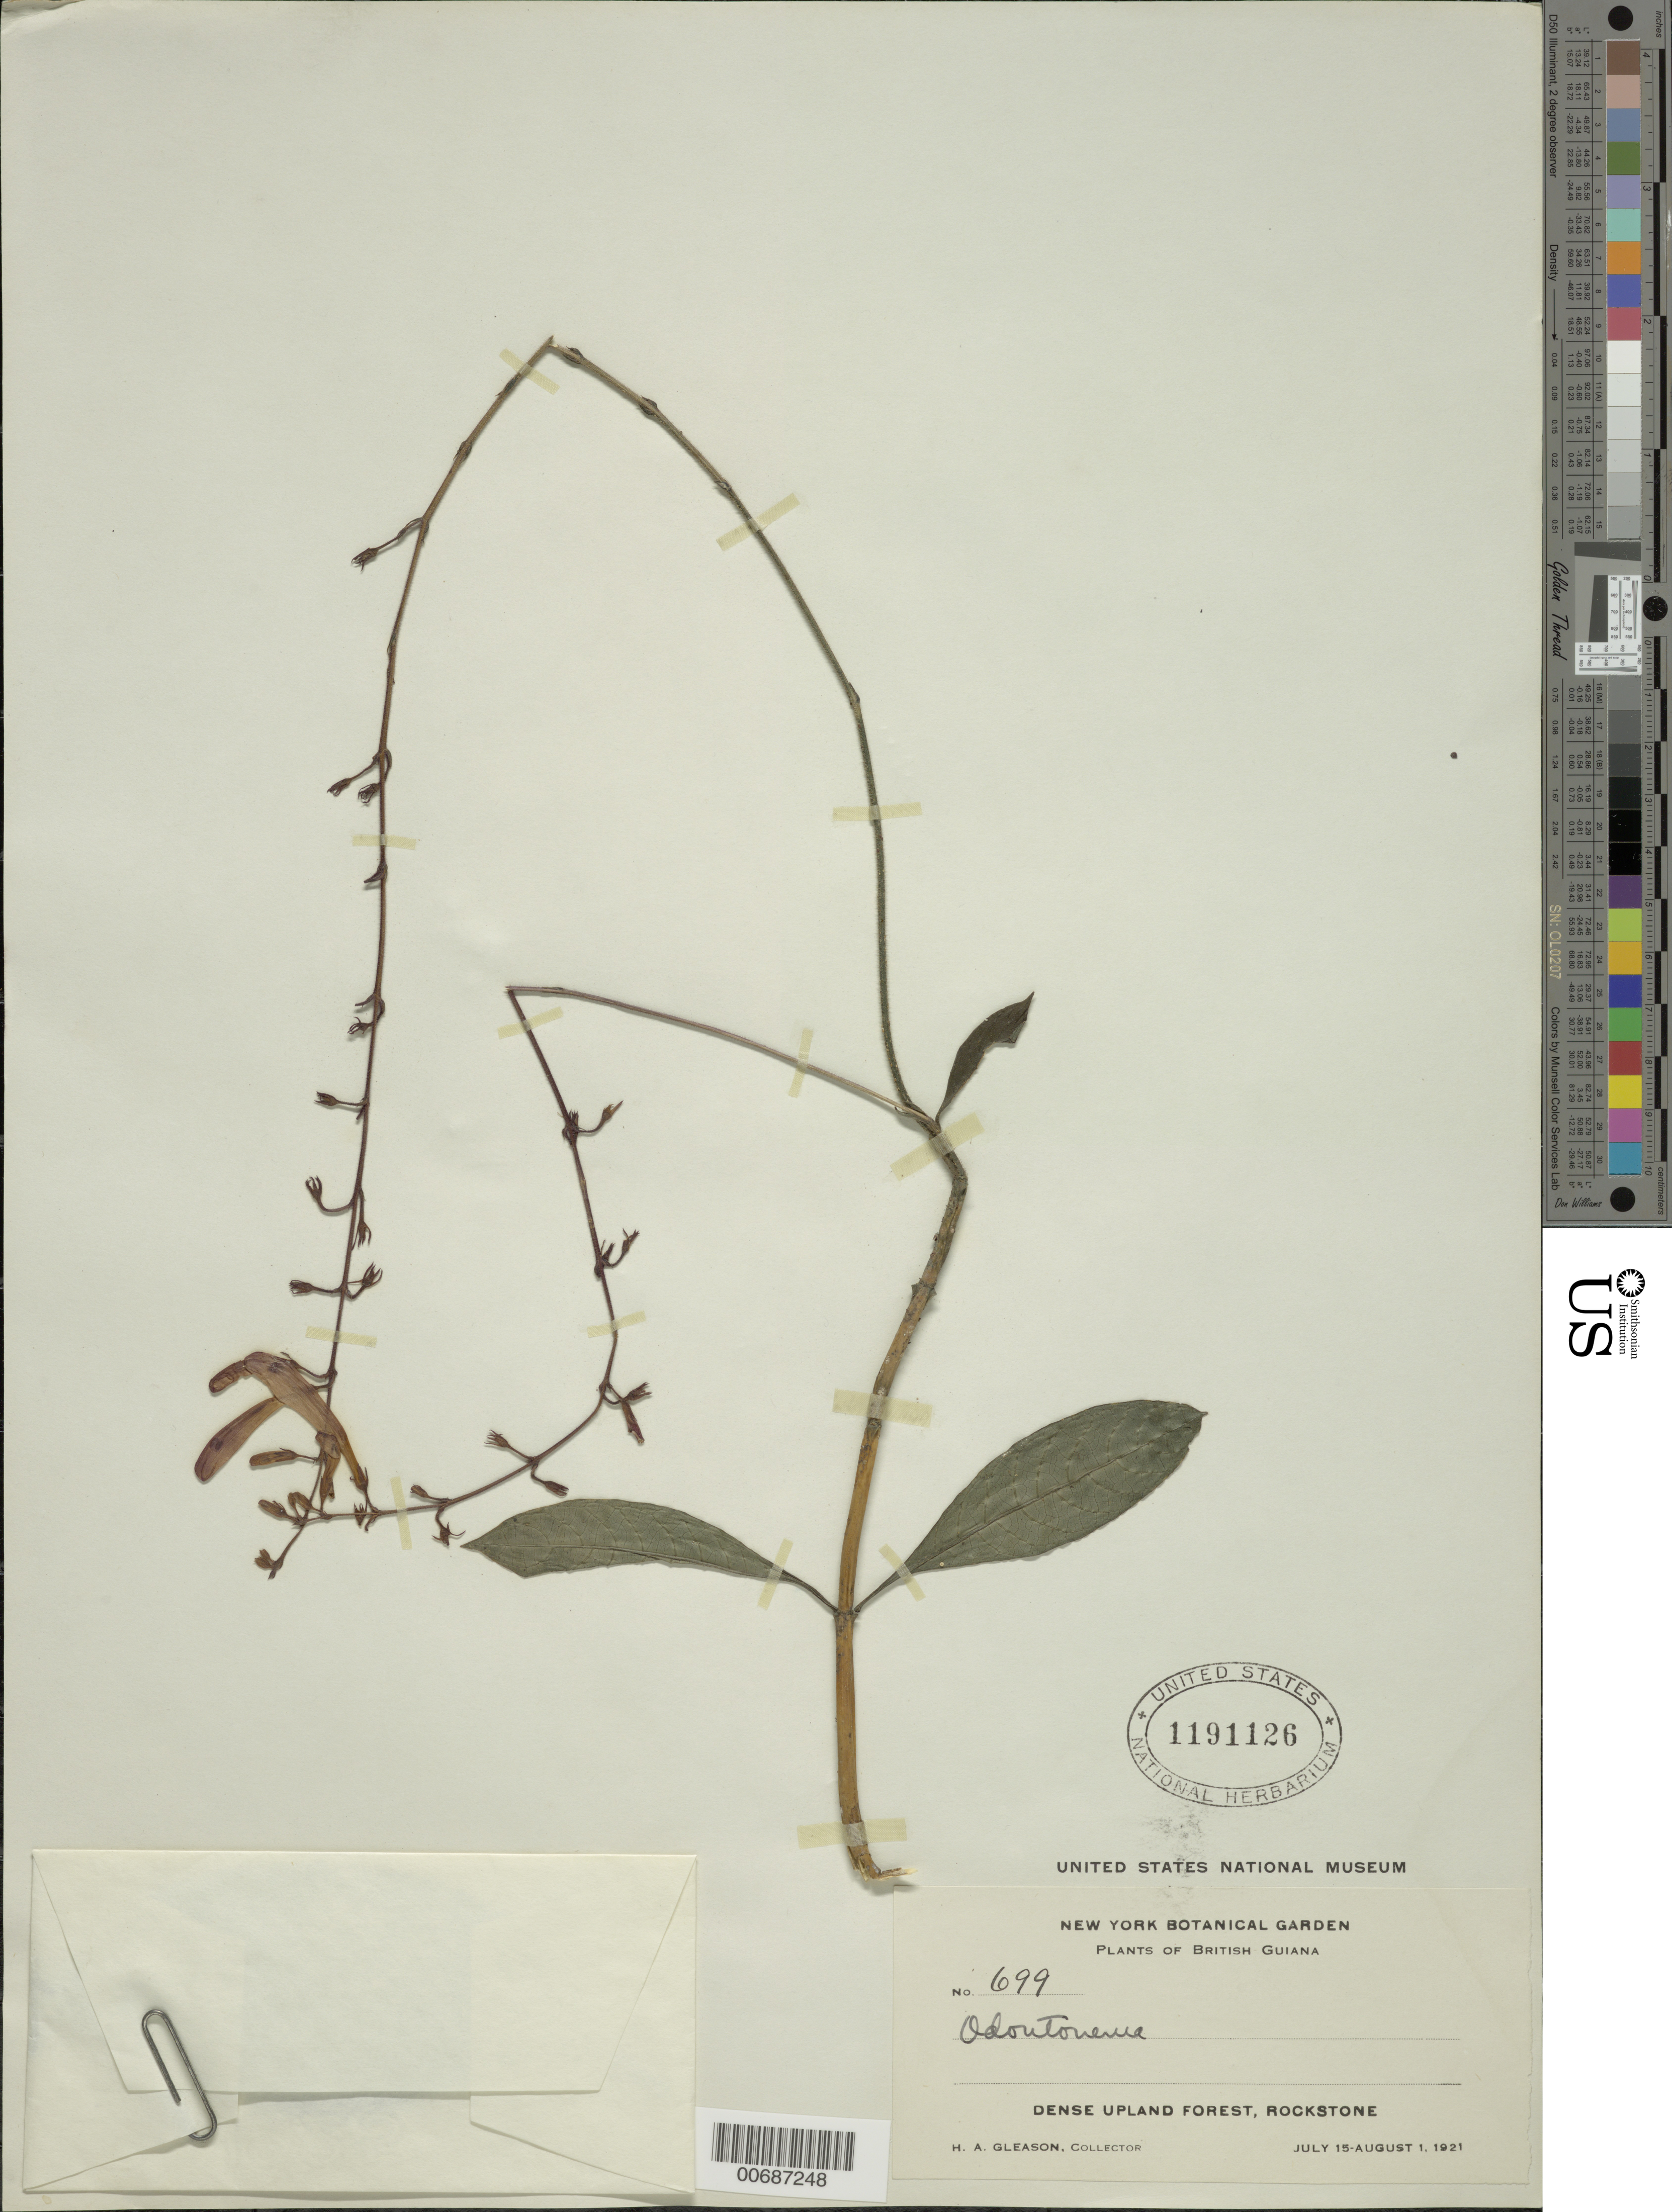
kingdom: Plantae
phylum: Tracheophyta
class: Magnoliopsida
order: Lamiales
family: Acanthaceae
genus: Odontonema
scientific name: Odontonema sp.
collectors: H. A. Gleason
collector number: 699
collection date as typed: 15-Jul-21 to 1-Aug-21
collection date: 1921-07-15/1921-08-01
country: Guyana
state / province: U. Demerara-Berbice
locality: Rockstone, in and about the village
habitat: Dense upland forest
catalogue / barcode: US 1191126